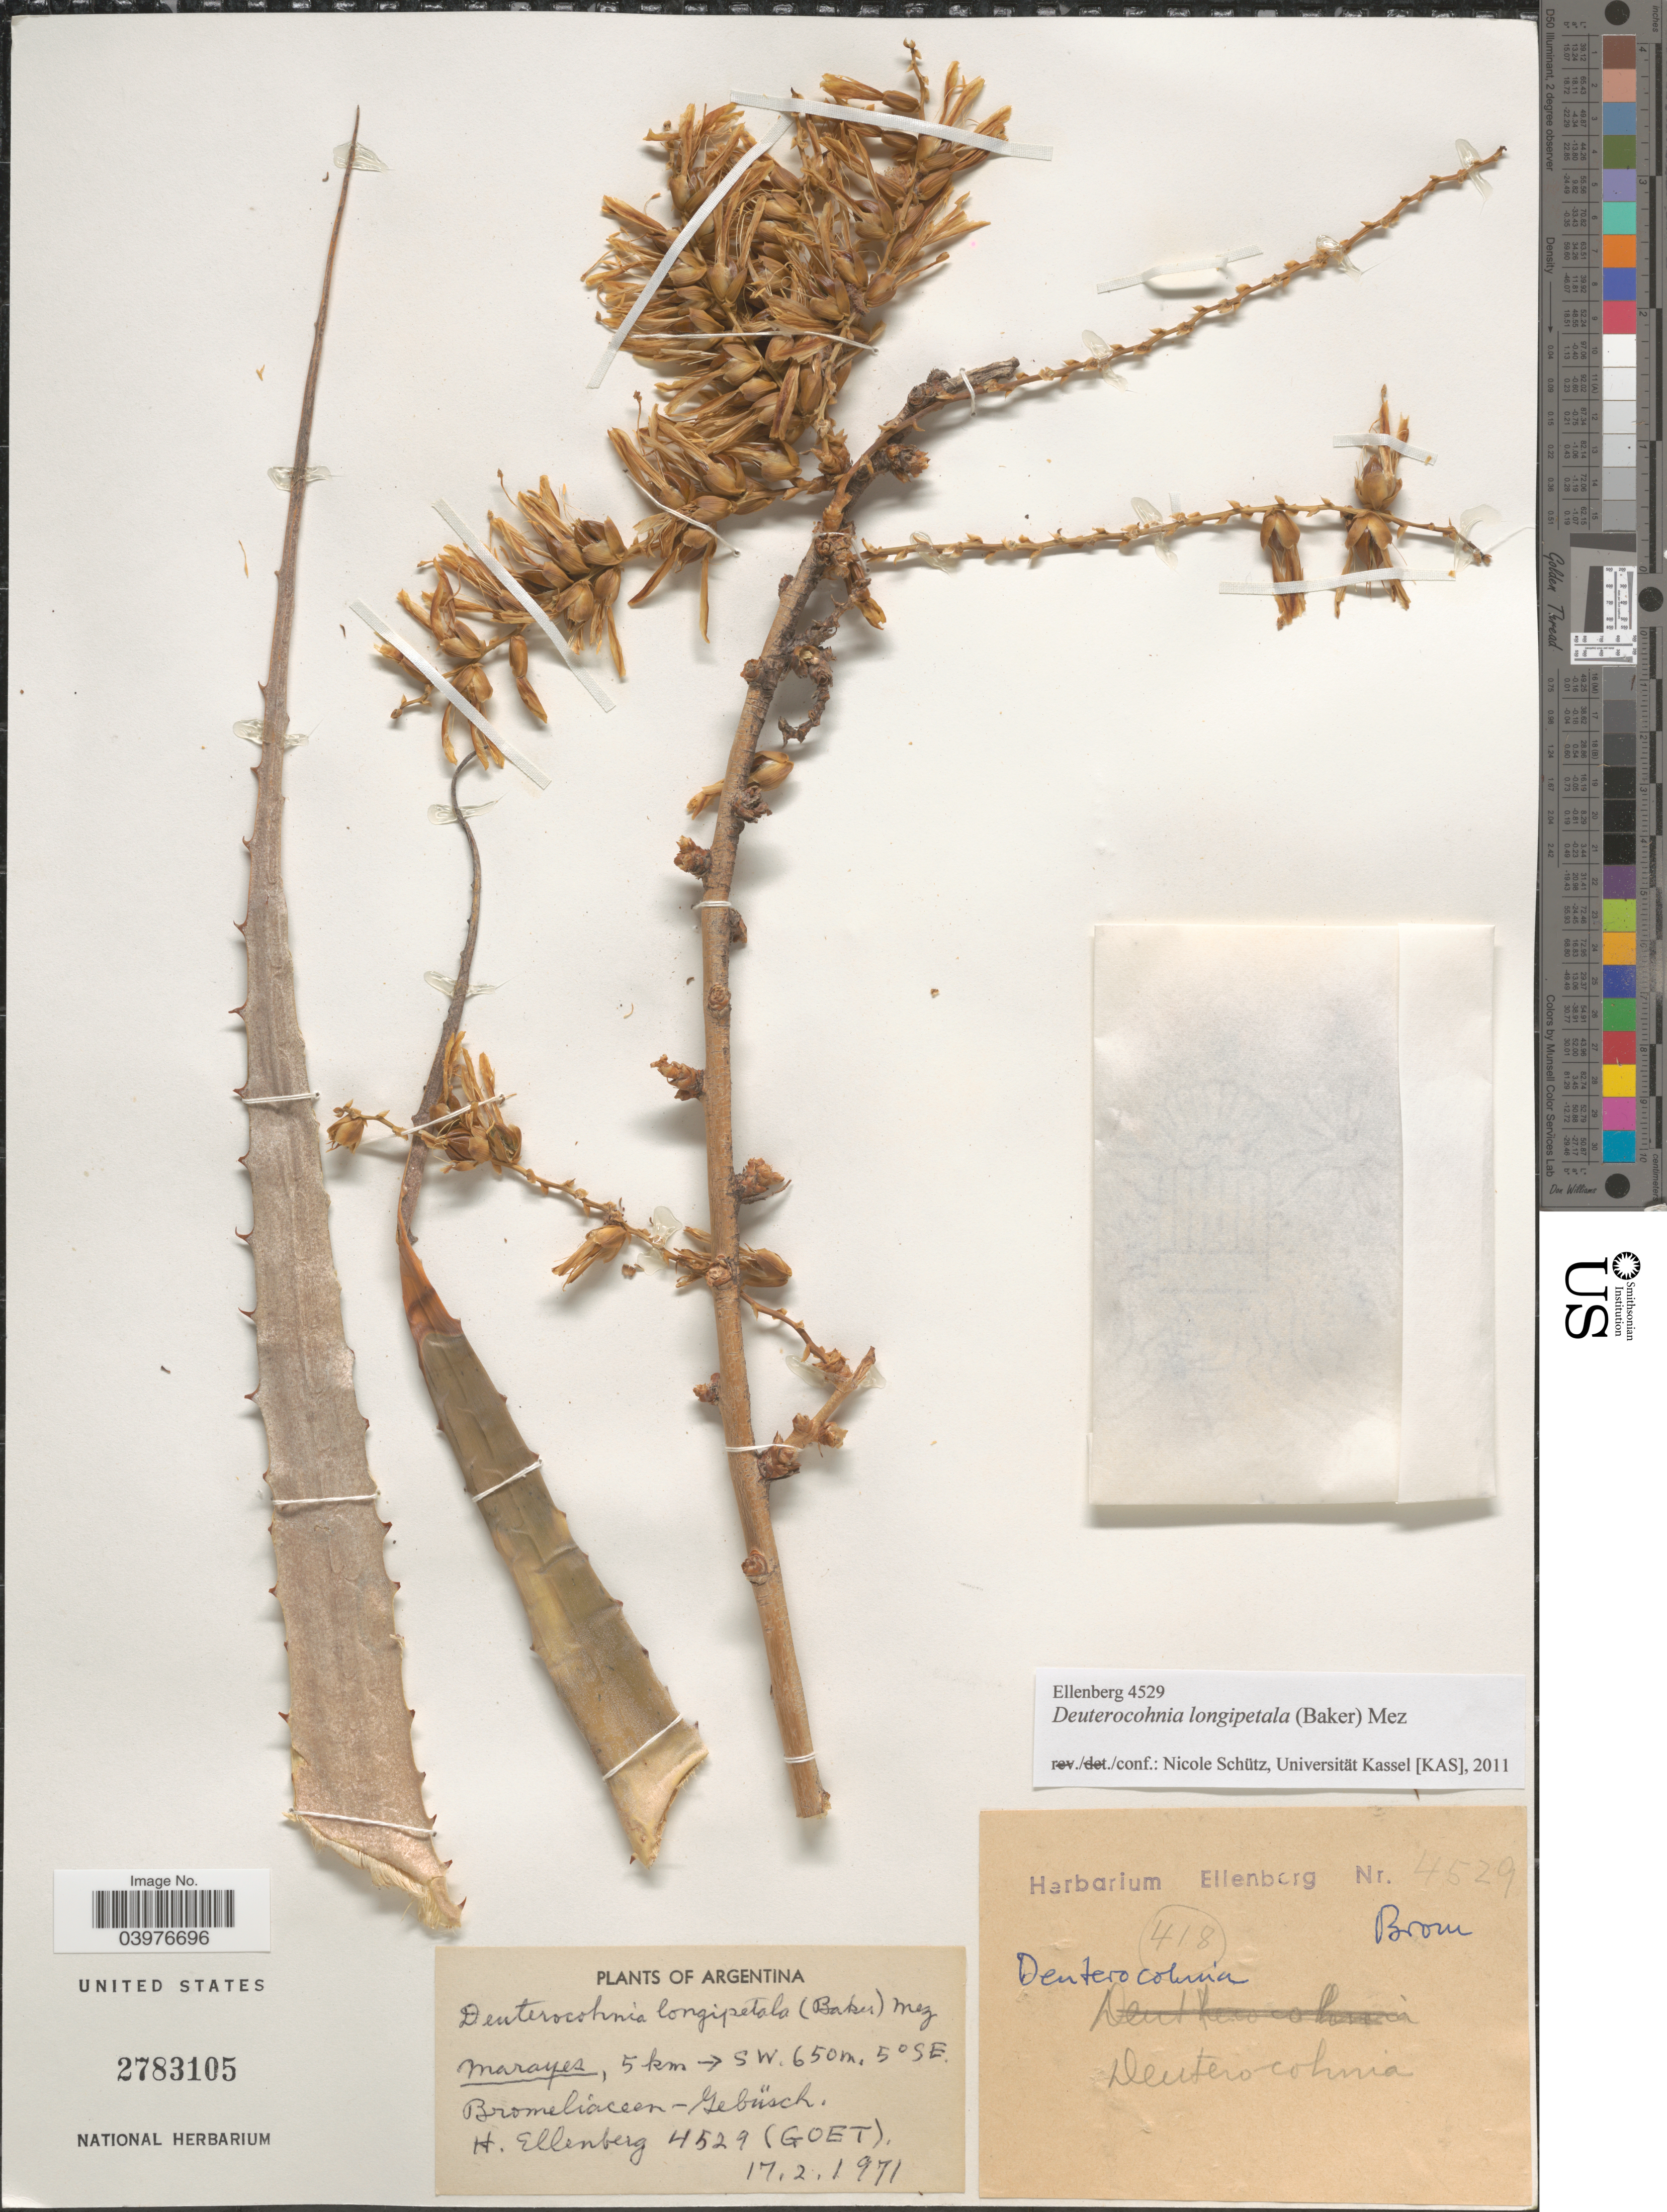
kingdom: Plantae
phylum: Tracheophyta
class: Liliopsida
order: Poales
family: Bromeliaceae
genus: Deuterocohnia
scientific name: Deuterocohnia longipetala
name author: (Baker) Mez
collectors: H. Ellenberg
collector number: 4529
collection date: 1971-02-17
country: Argentina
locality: Marayes, 5 km → SW. 5° SE.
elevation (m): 650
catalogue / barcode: US 2783105